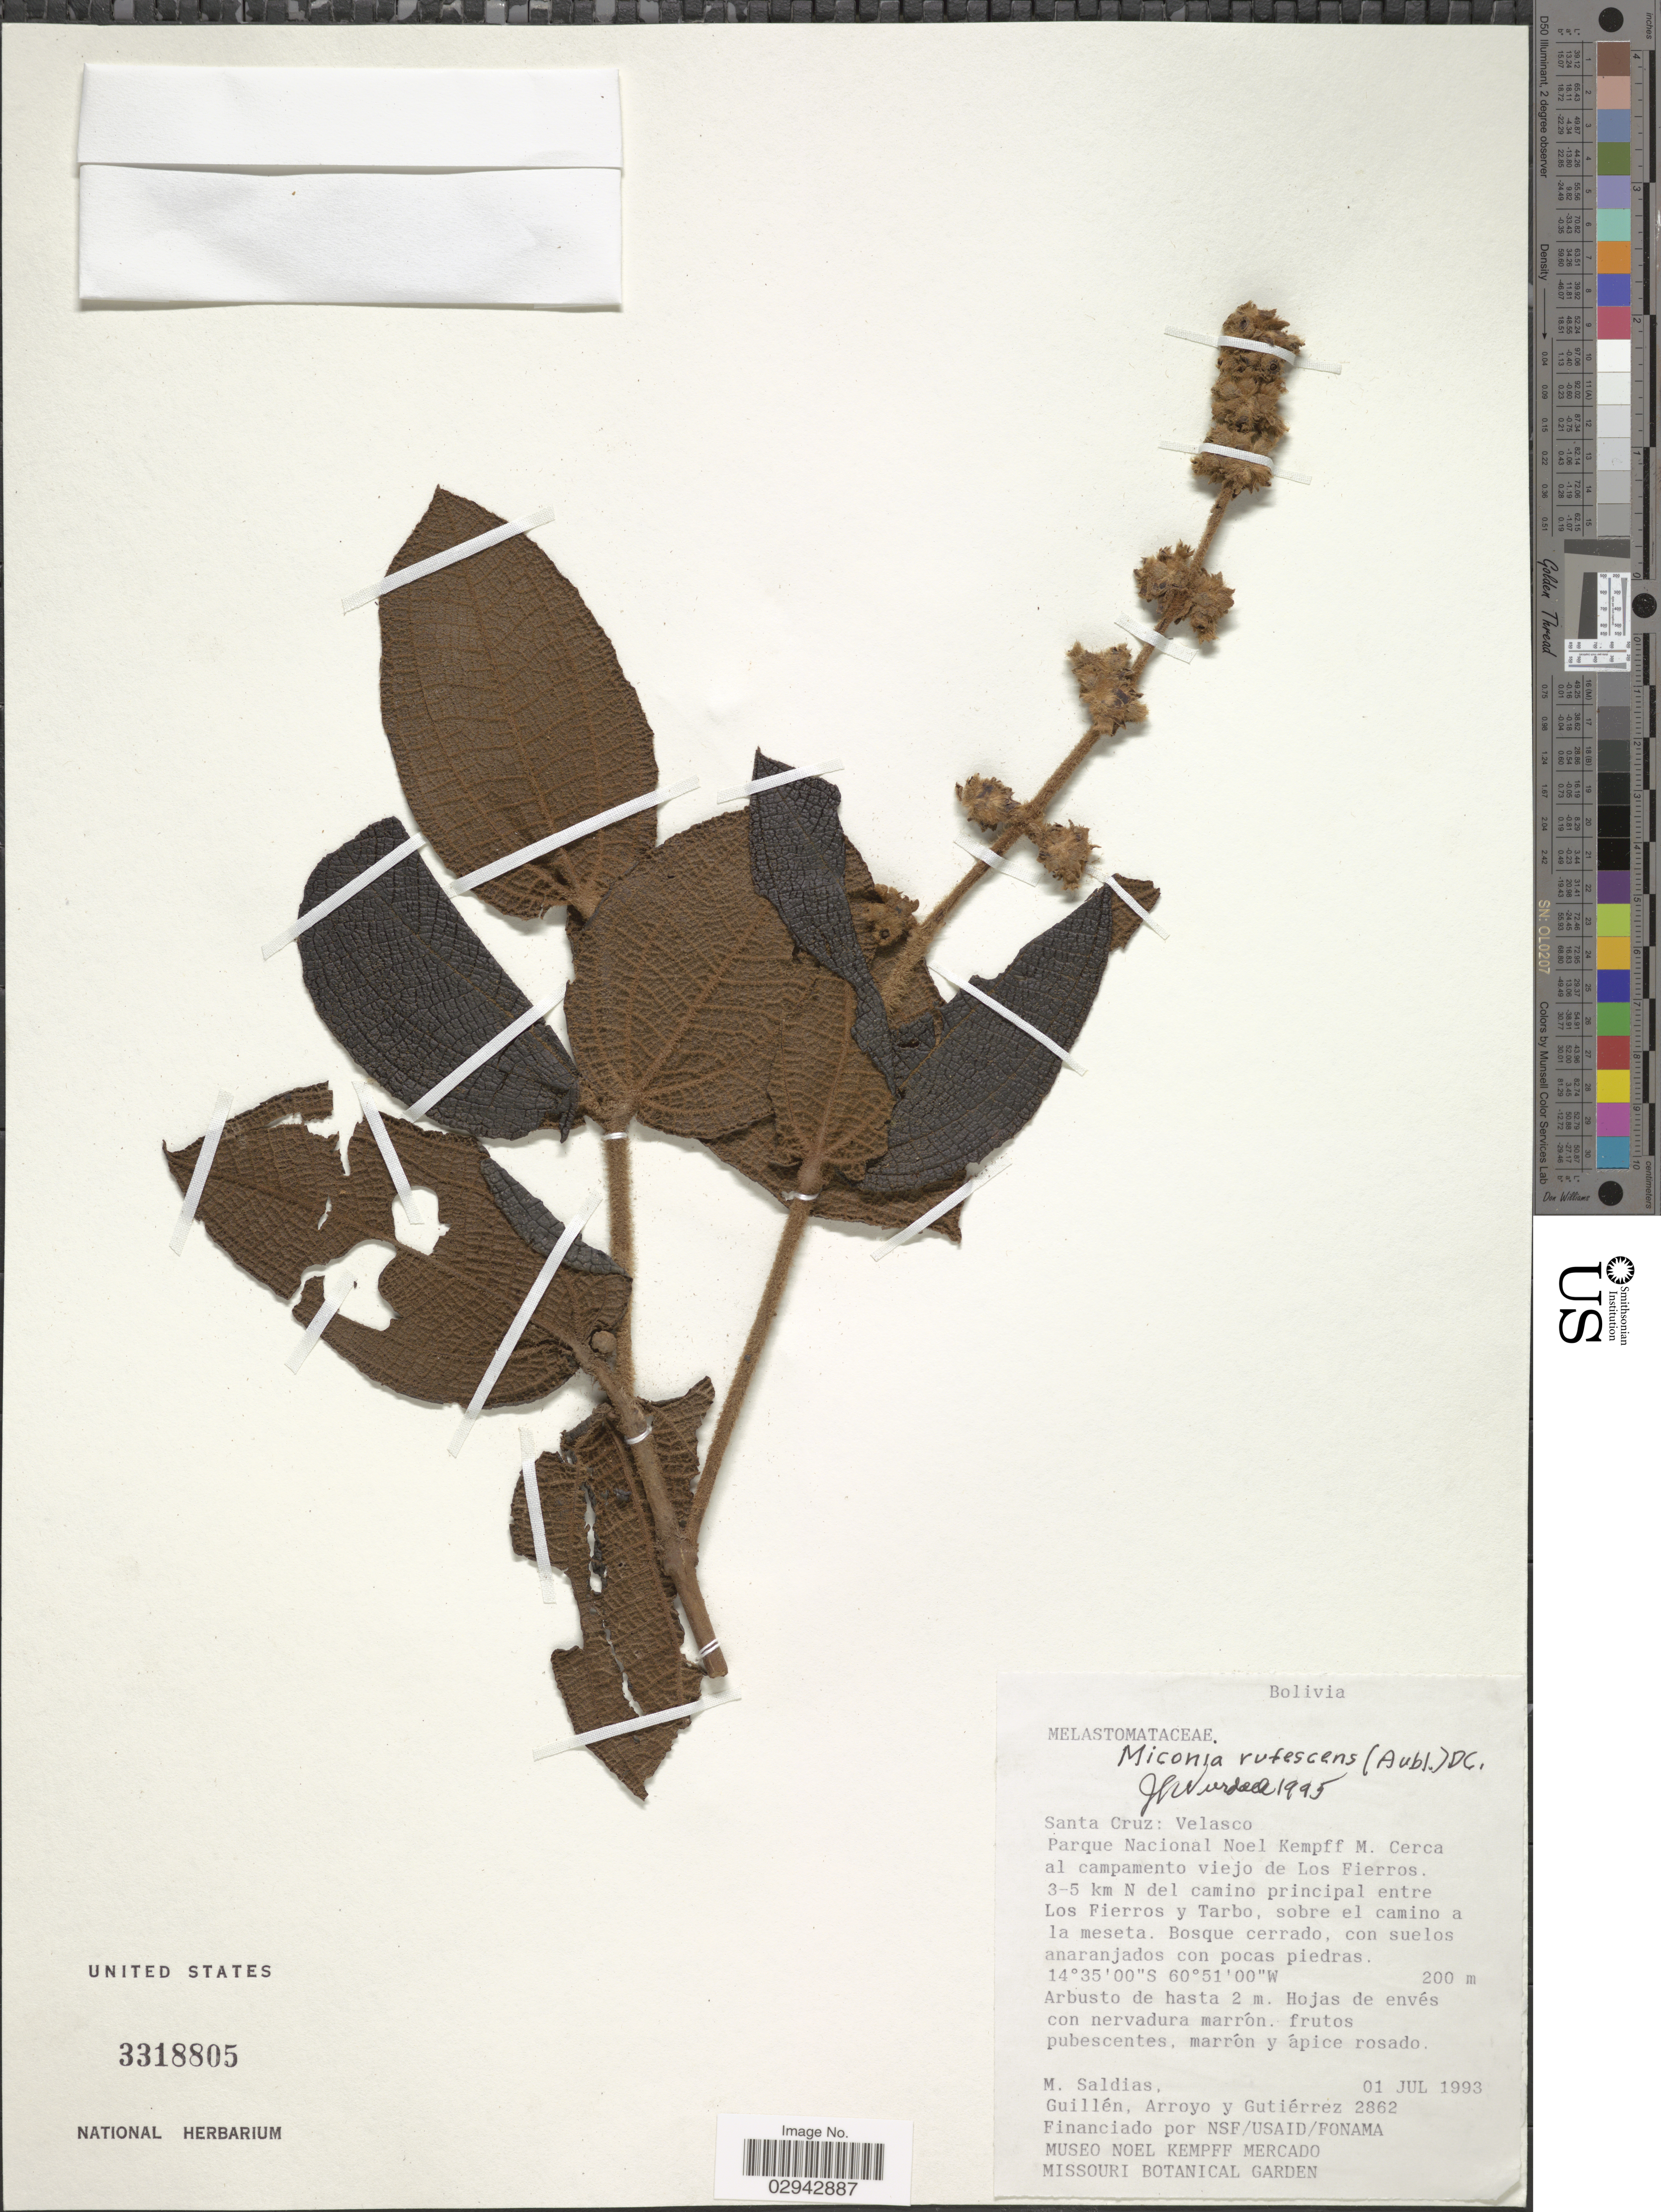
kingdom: Plantae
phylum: Tracheophyta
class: Magnoliopsida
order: Myrtales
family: Melastomataceae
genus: Miconia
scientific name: Miconia rufescens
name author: (Aubl.) DC.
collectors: M. Saldias, -- Guillen, Arroyo, -- & Gutiérrez, --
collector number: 2862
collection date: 1993-07-01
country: Bolivia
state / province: Santa Cruz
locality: Velasco. Parque Nacional Noel Kempff M. Cerca al campamento viejo de Los Fierros. 3-5 km N del camino principal entre Los Fierros y Tarbo, sobre el camino a la meseta.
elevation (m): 200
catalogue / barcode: US 3318805